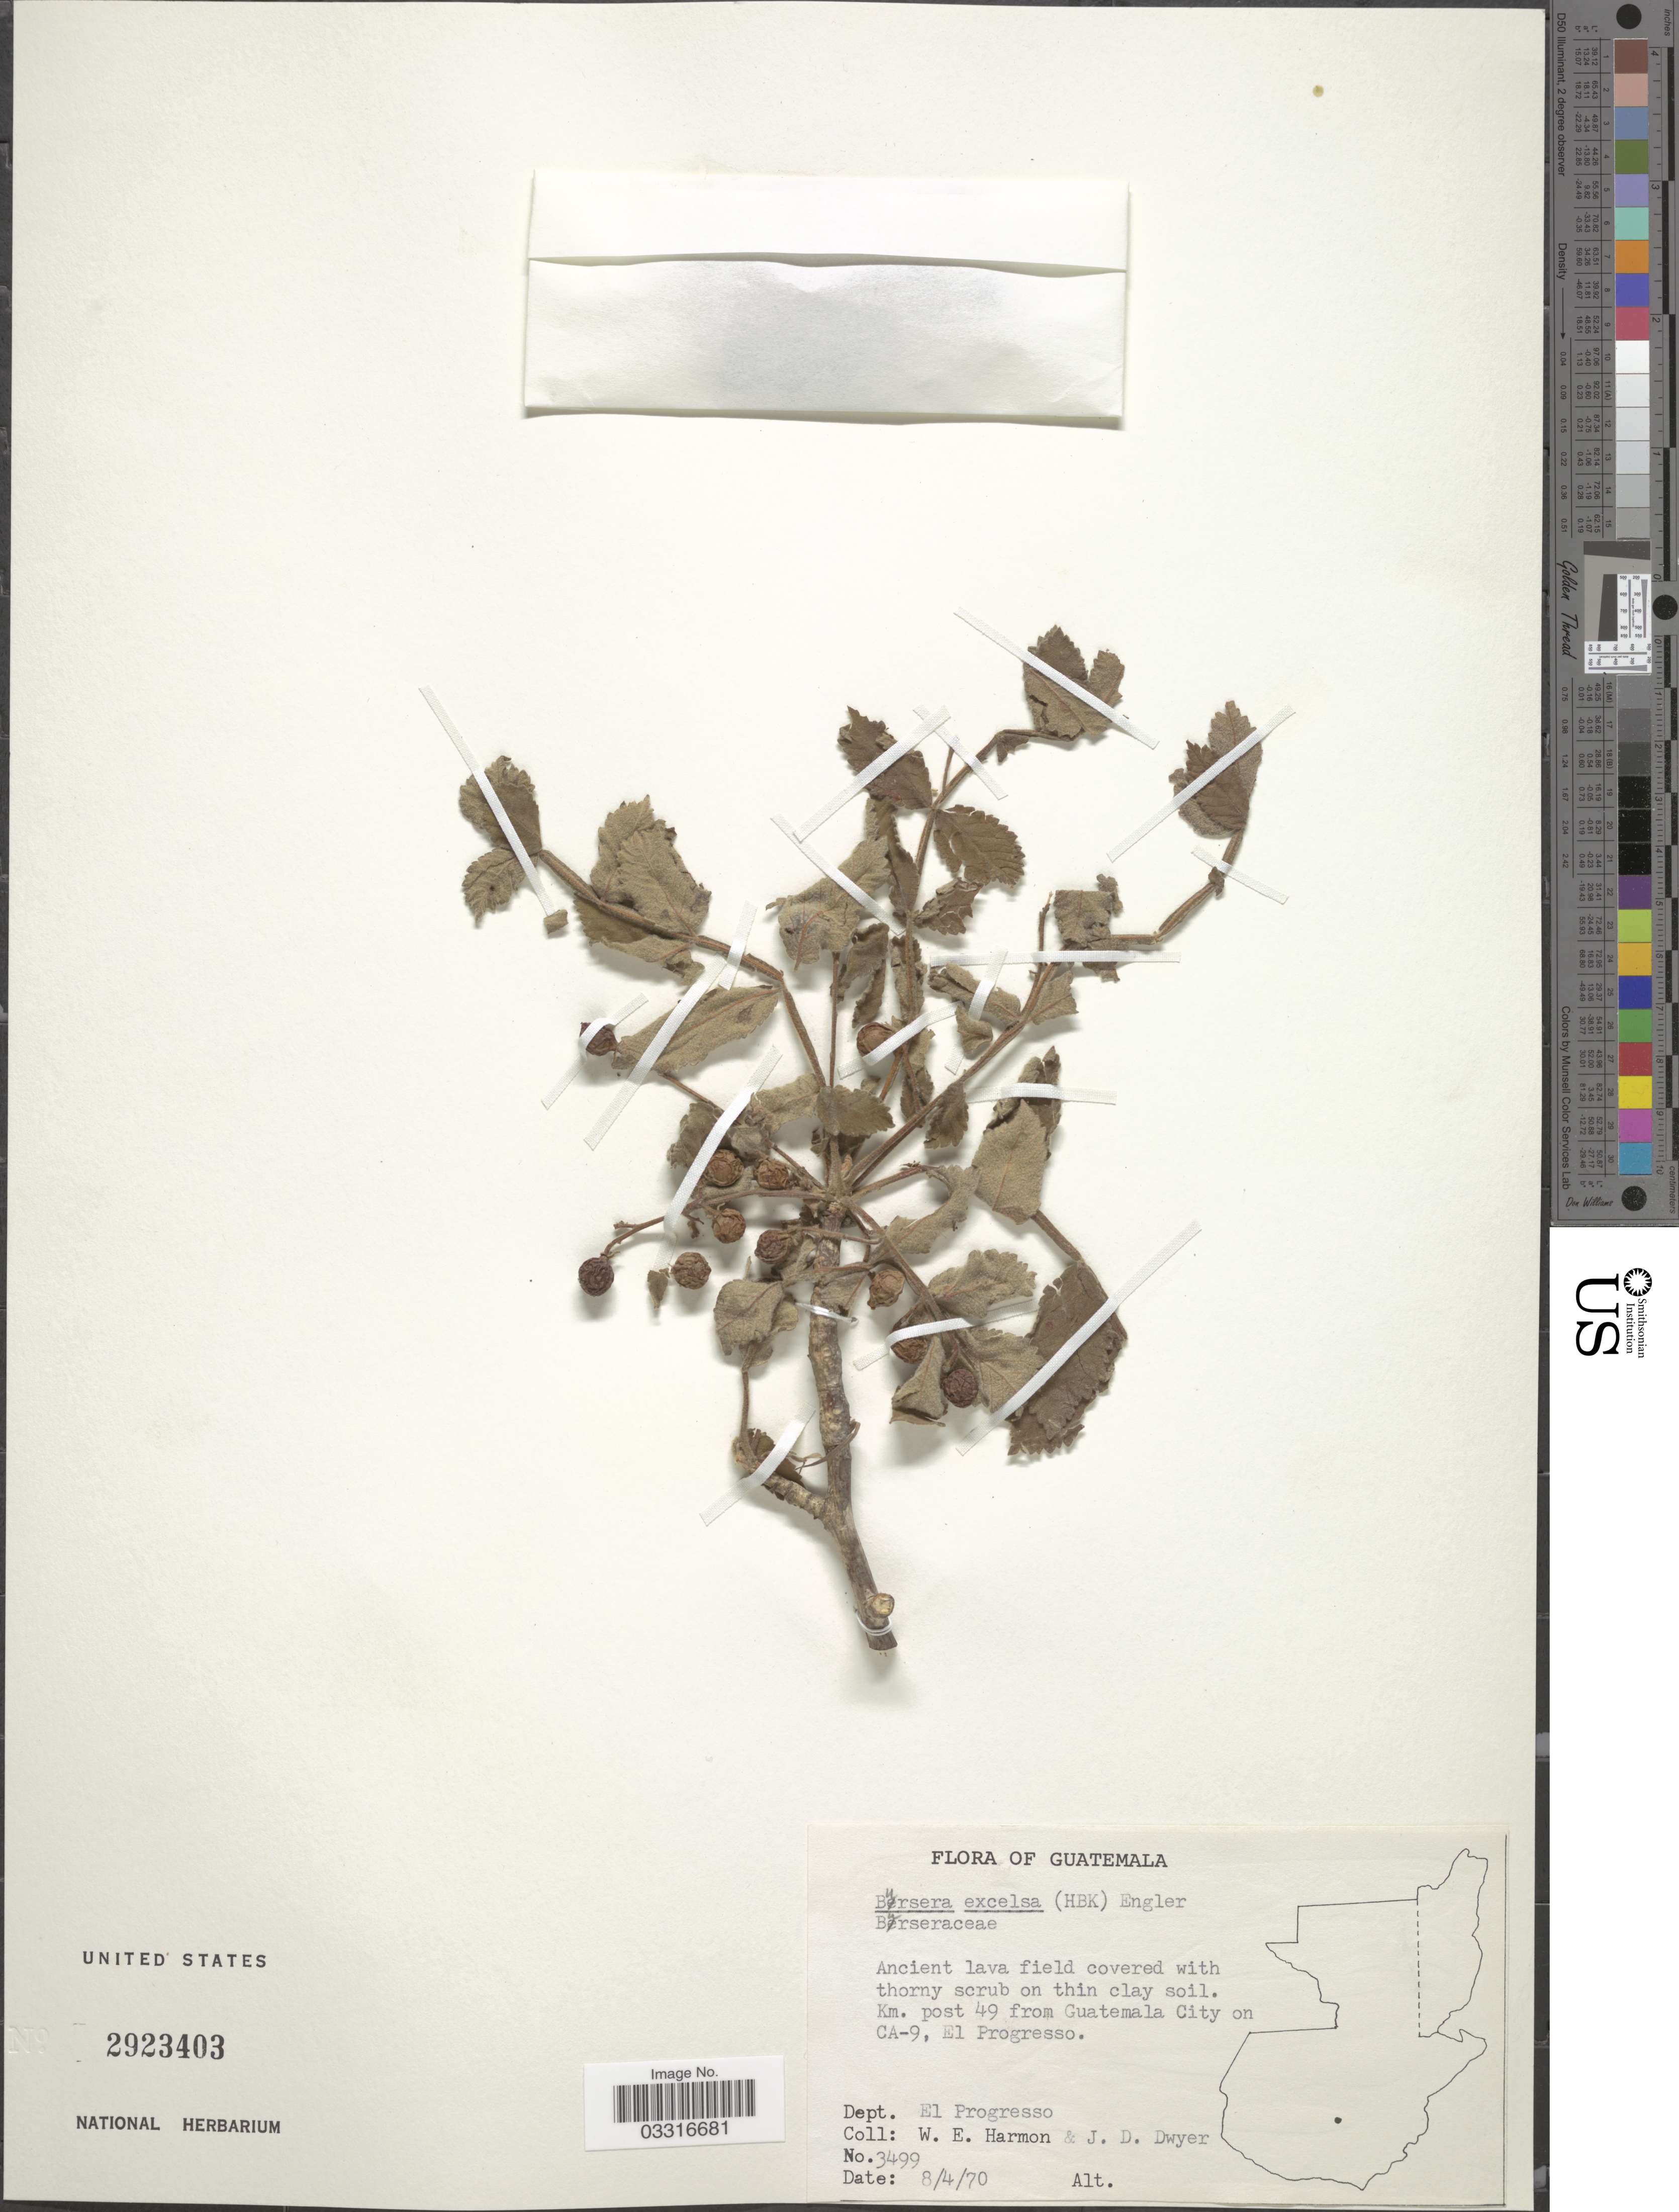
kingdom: Plantae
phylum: Tracheophyta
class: Magnoliopsida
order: Sapindales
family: Burseraceae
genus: Bursera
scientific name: Bursera excelsa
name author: (Kunth) Engl.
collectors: W. E. Harmon & J. D. Dwyer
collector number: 3499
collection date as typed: Transcribed d/m/y: 8/4/70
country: Guatemala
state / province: El Progreso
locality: Km. post 49 from Guatemala City on CA-9, El Progresso. Dept. El Progresso.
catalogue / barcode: US 2923403